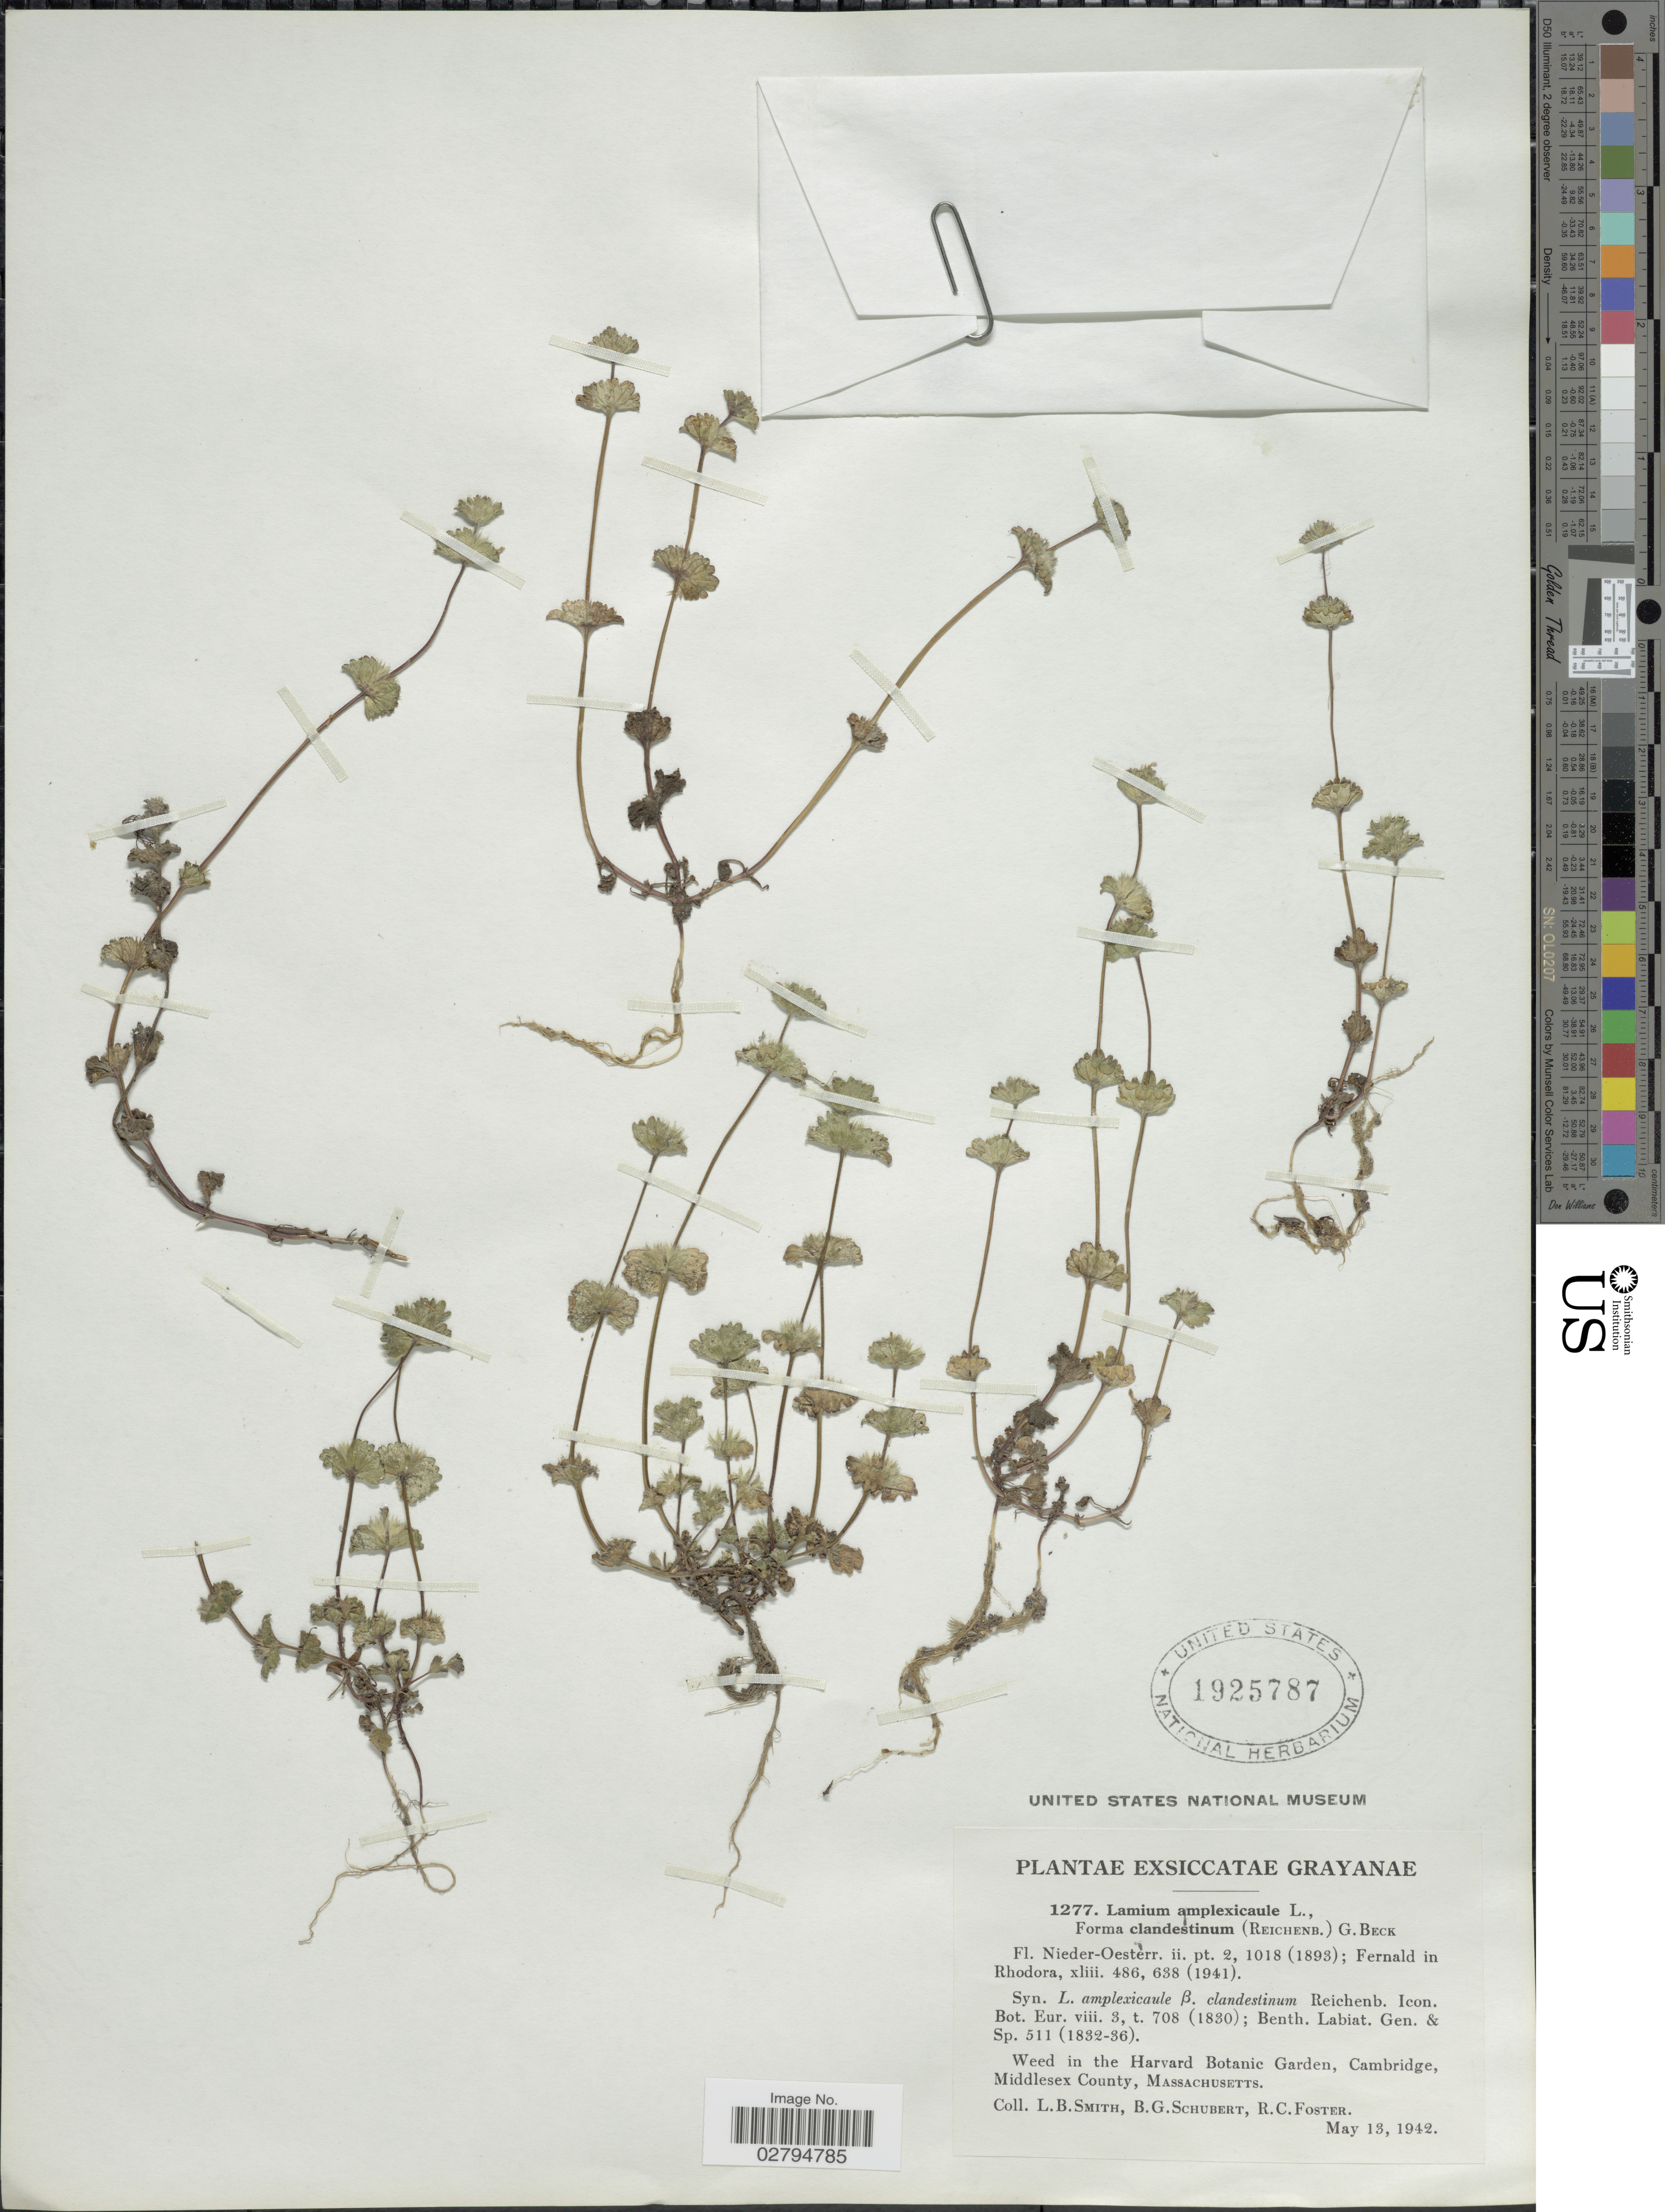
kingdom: Plantae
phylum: Tracheophyta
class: Magnoliopsida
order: Lamiales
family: Lamiaceae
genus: Lamium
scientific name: Lamium amplexicaule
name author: L.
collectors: L. Smith, B. Schubert & R. C. Foster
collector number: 1277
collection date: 1942-05-13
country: United States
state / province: Massachusetts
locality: Weed in the Harvard Botanic Garden, Cambridge, Middlesex County.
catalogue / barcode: US 1925787